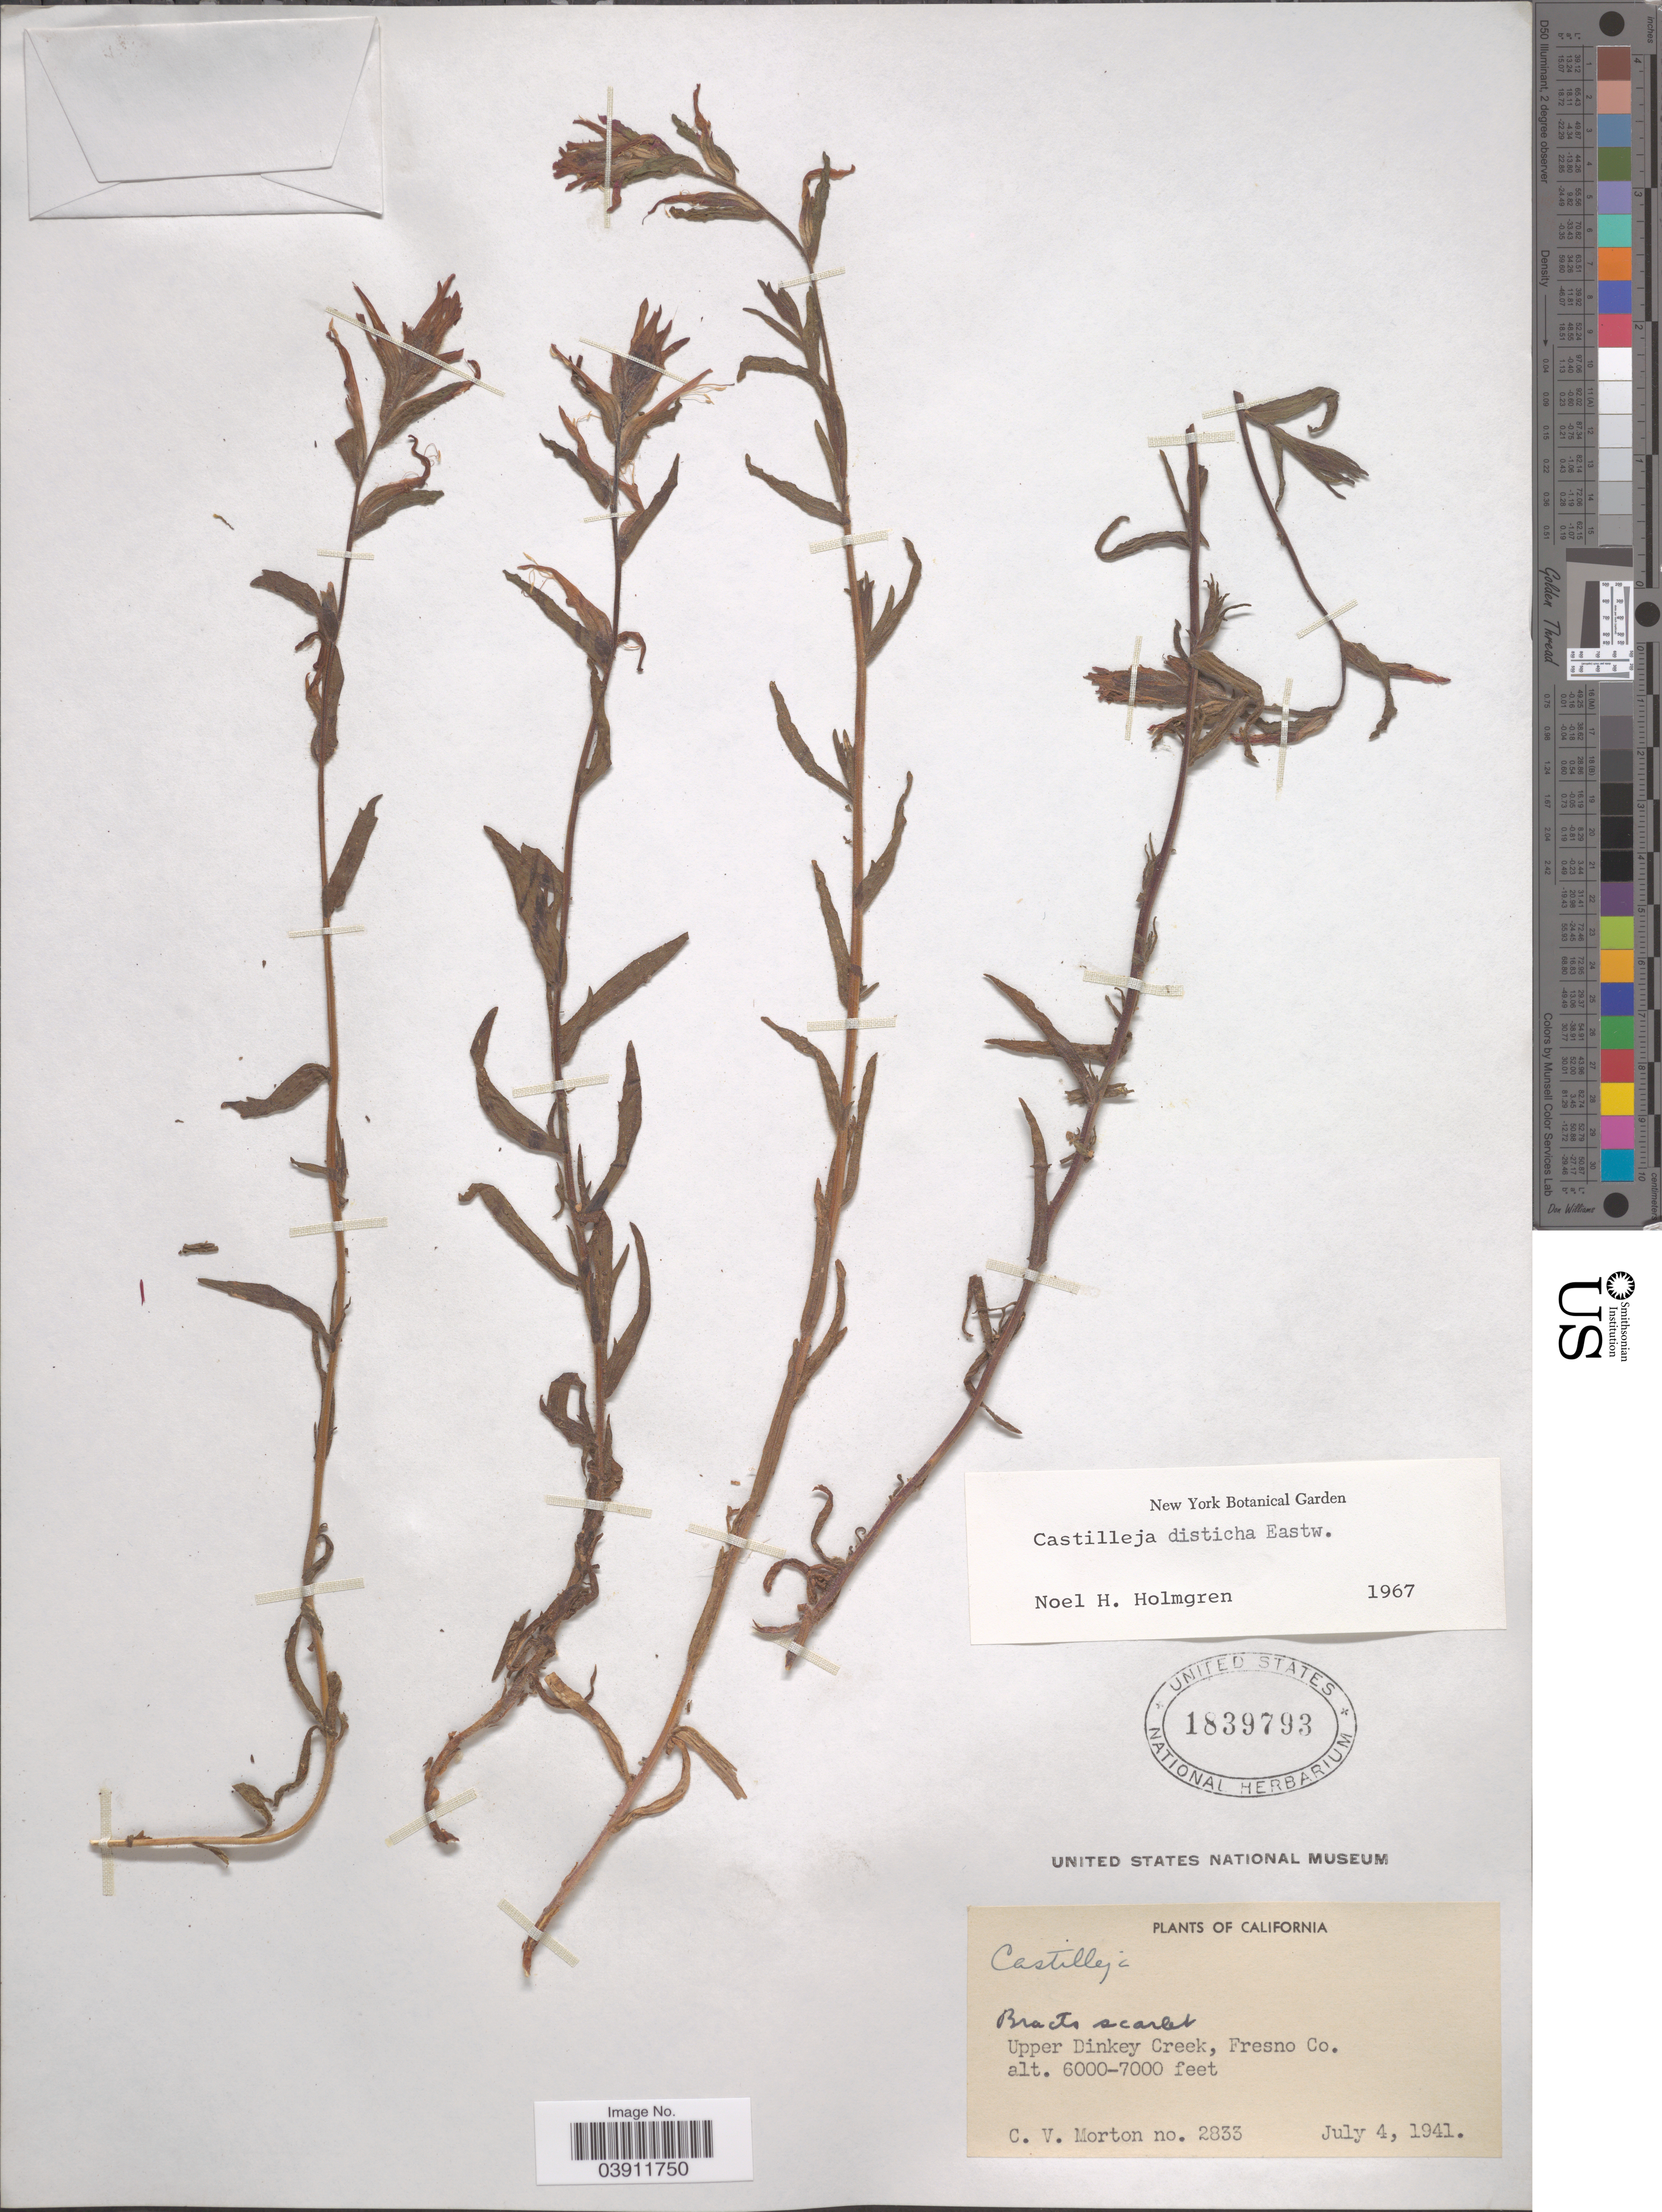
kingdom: Plantae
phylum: Tracheophyta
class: Magnoliopsida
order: Lamiales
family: Orobanchaceae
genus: Castilleja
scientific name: Castilleja disticha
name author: Eastw.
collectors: C. V. Morton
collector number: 2833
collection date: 1941-07-04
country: United States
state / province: California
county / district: Fresno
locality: Upper Dinkey Creek, Fresno Co.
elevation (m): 1829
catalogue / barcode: US 1839793